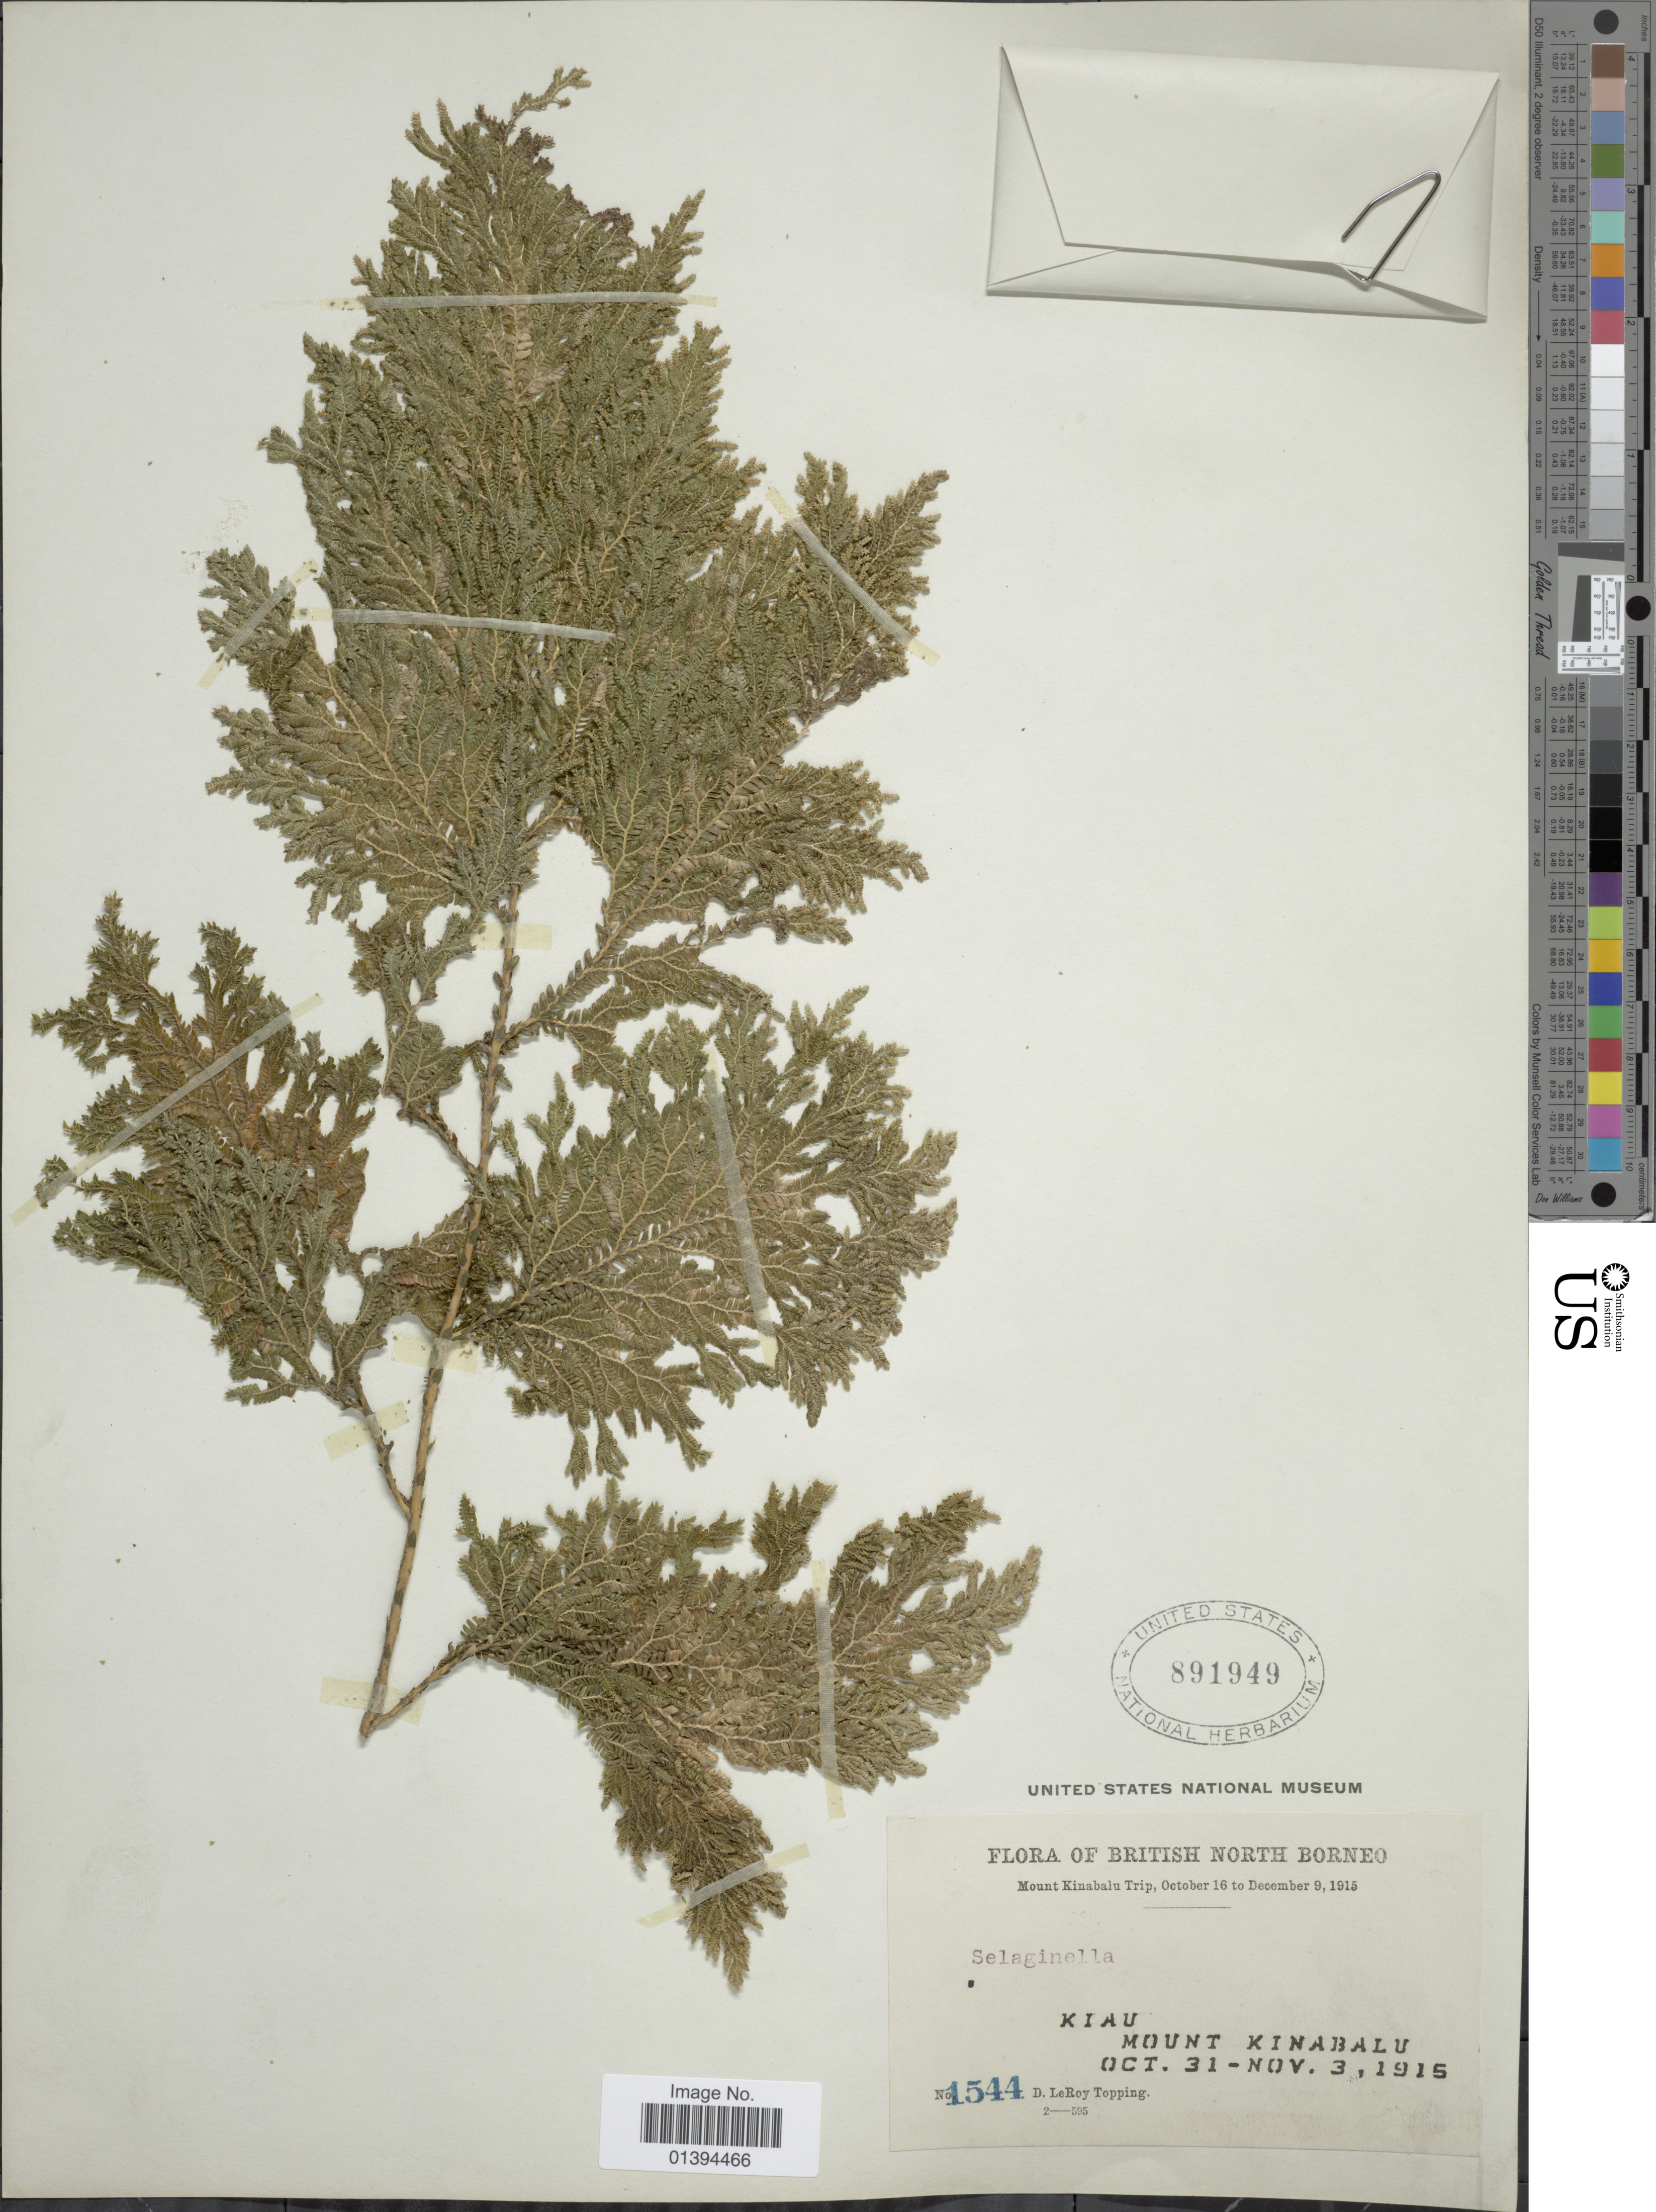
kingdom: Plantae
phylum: Tracheophyta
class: Lycopodiopsida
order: Selaginellales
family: Selaginellaceae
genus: Selaginella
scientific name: Selaginella sp.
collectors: D. L. Topping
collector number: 1544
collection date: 1915-10-31/1915-11-03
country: Malaysia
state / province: Sabah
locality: British North Borneo, Kiau, Mount Kinabalu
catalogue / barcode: US 891949